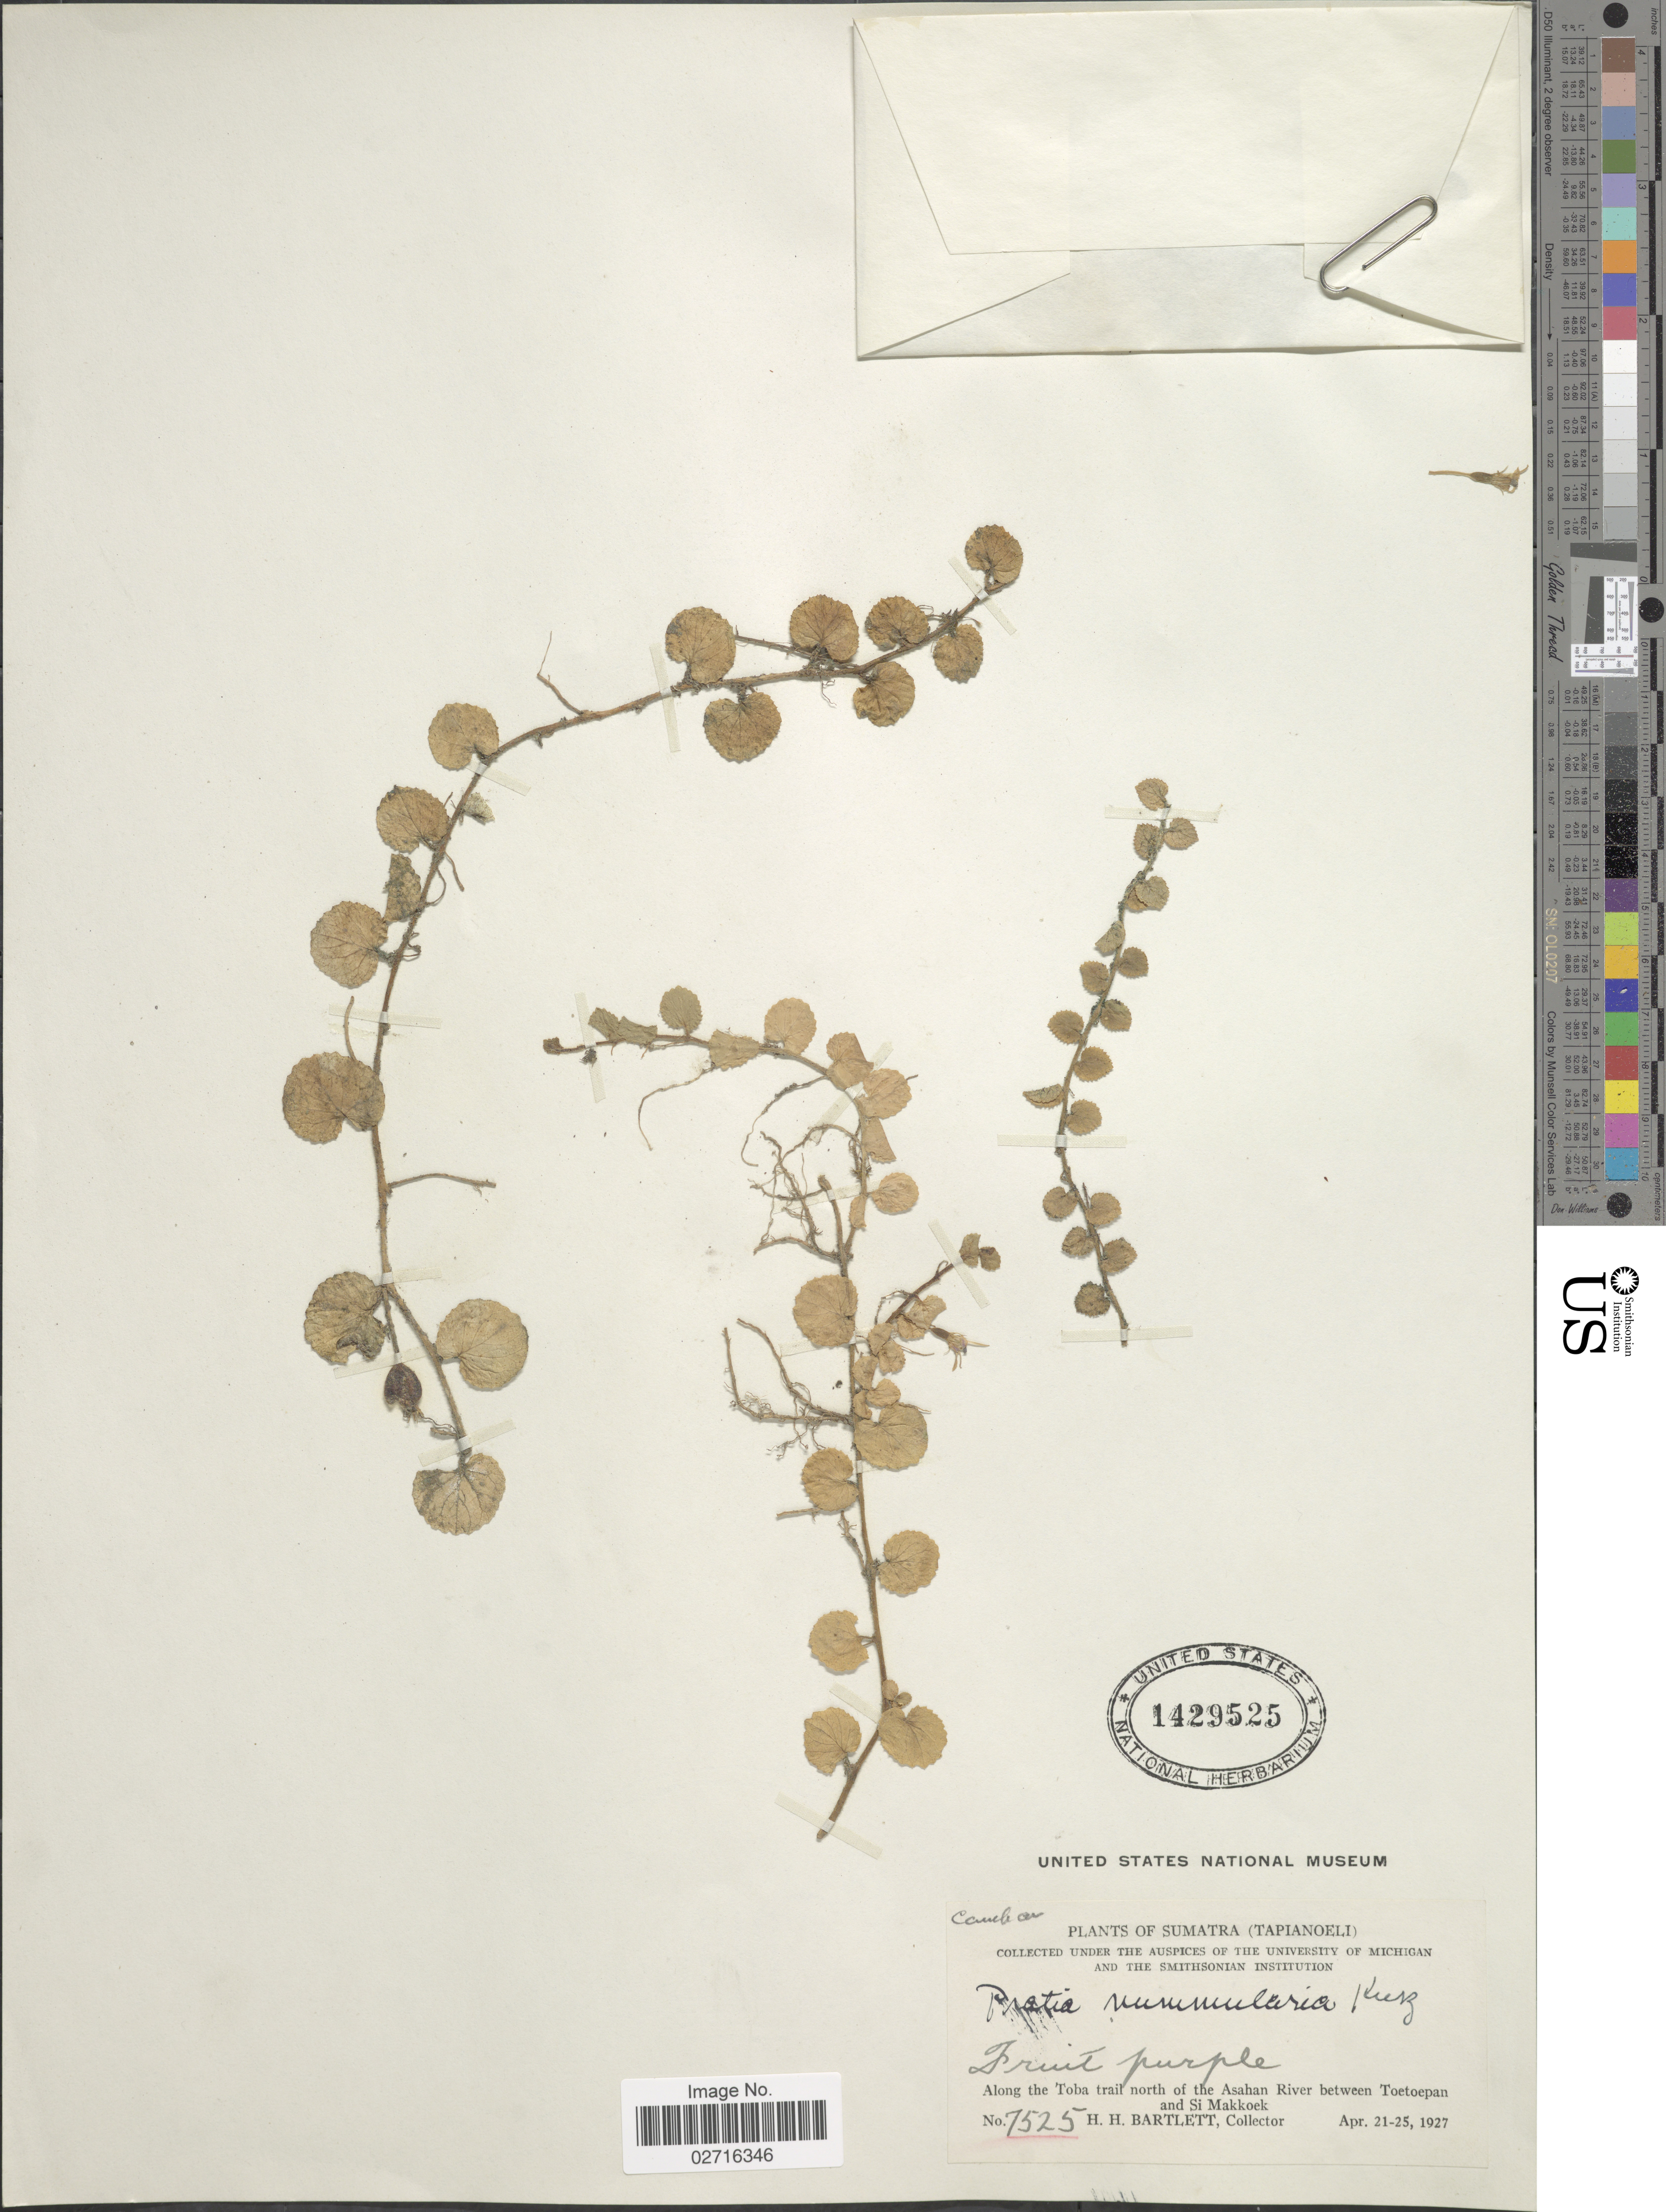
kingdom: Plantae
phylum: Tracheophyta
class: Magnoliopsida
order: Asterales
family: Campanulaceae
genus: Pratia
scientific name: Pratia nummularia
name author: (Lam.) A. Braun & Asch.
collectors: H. H. Bartlett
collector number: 7525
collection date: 1927-04-21/1927-04-25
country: Indonesia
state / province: Sumatra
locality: (Tapianoeli), Along the Toba trail north of the Asahan River between Toetoepan and Si Makkoek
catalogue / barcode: US 1429525